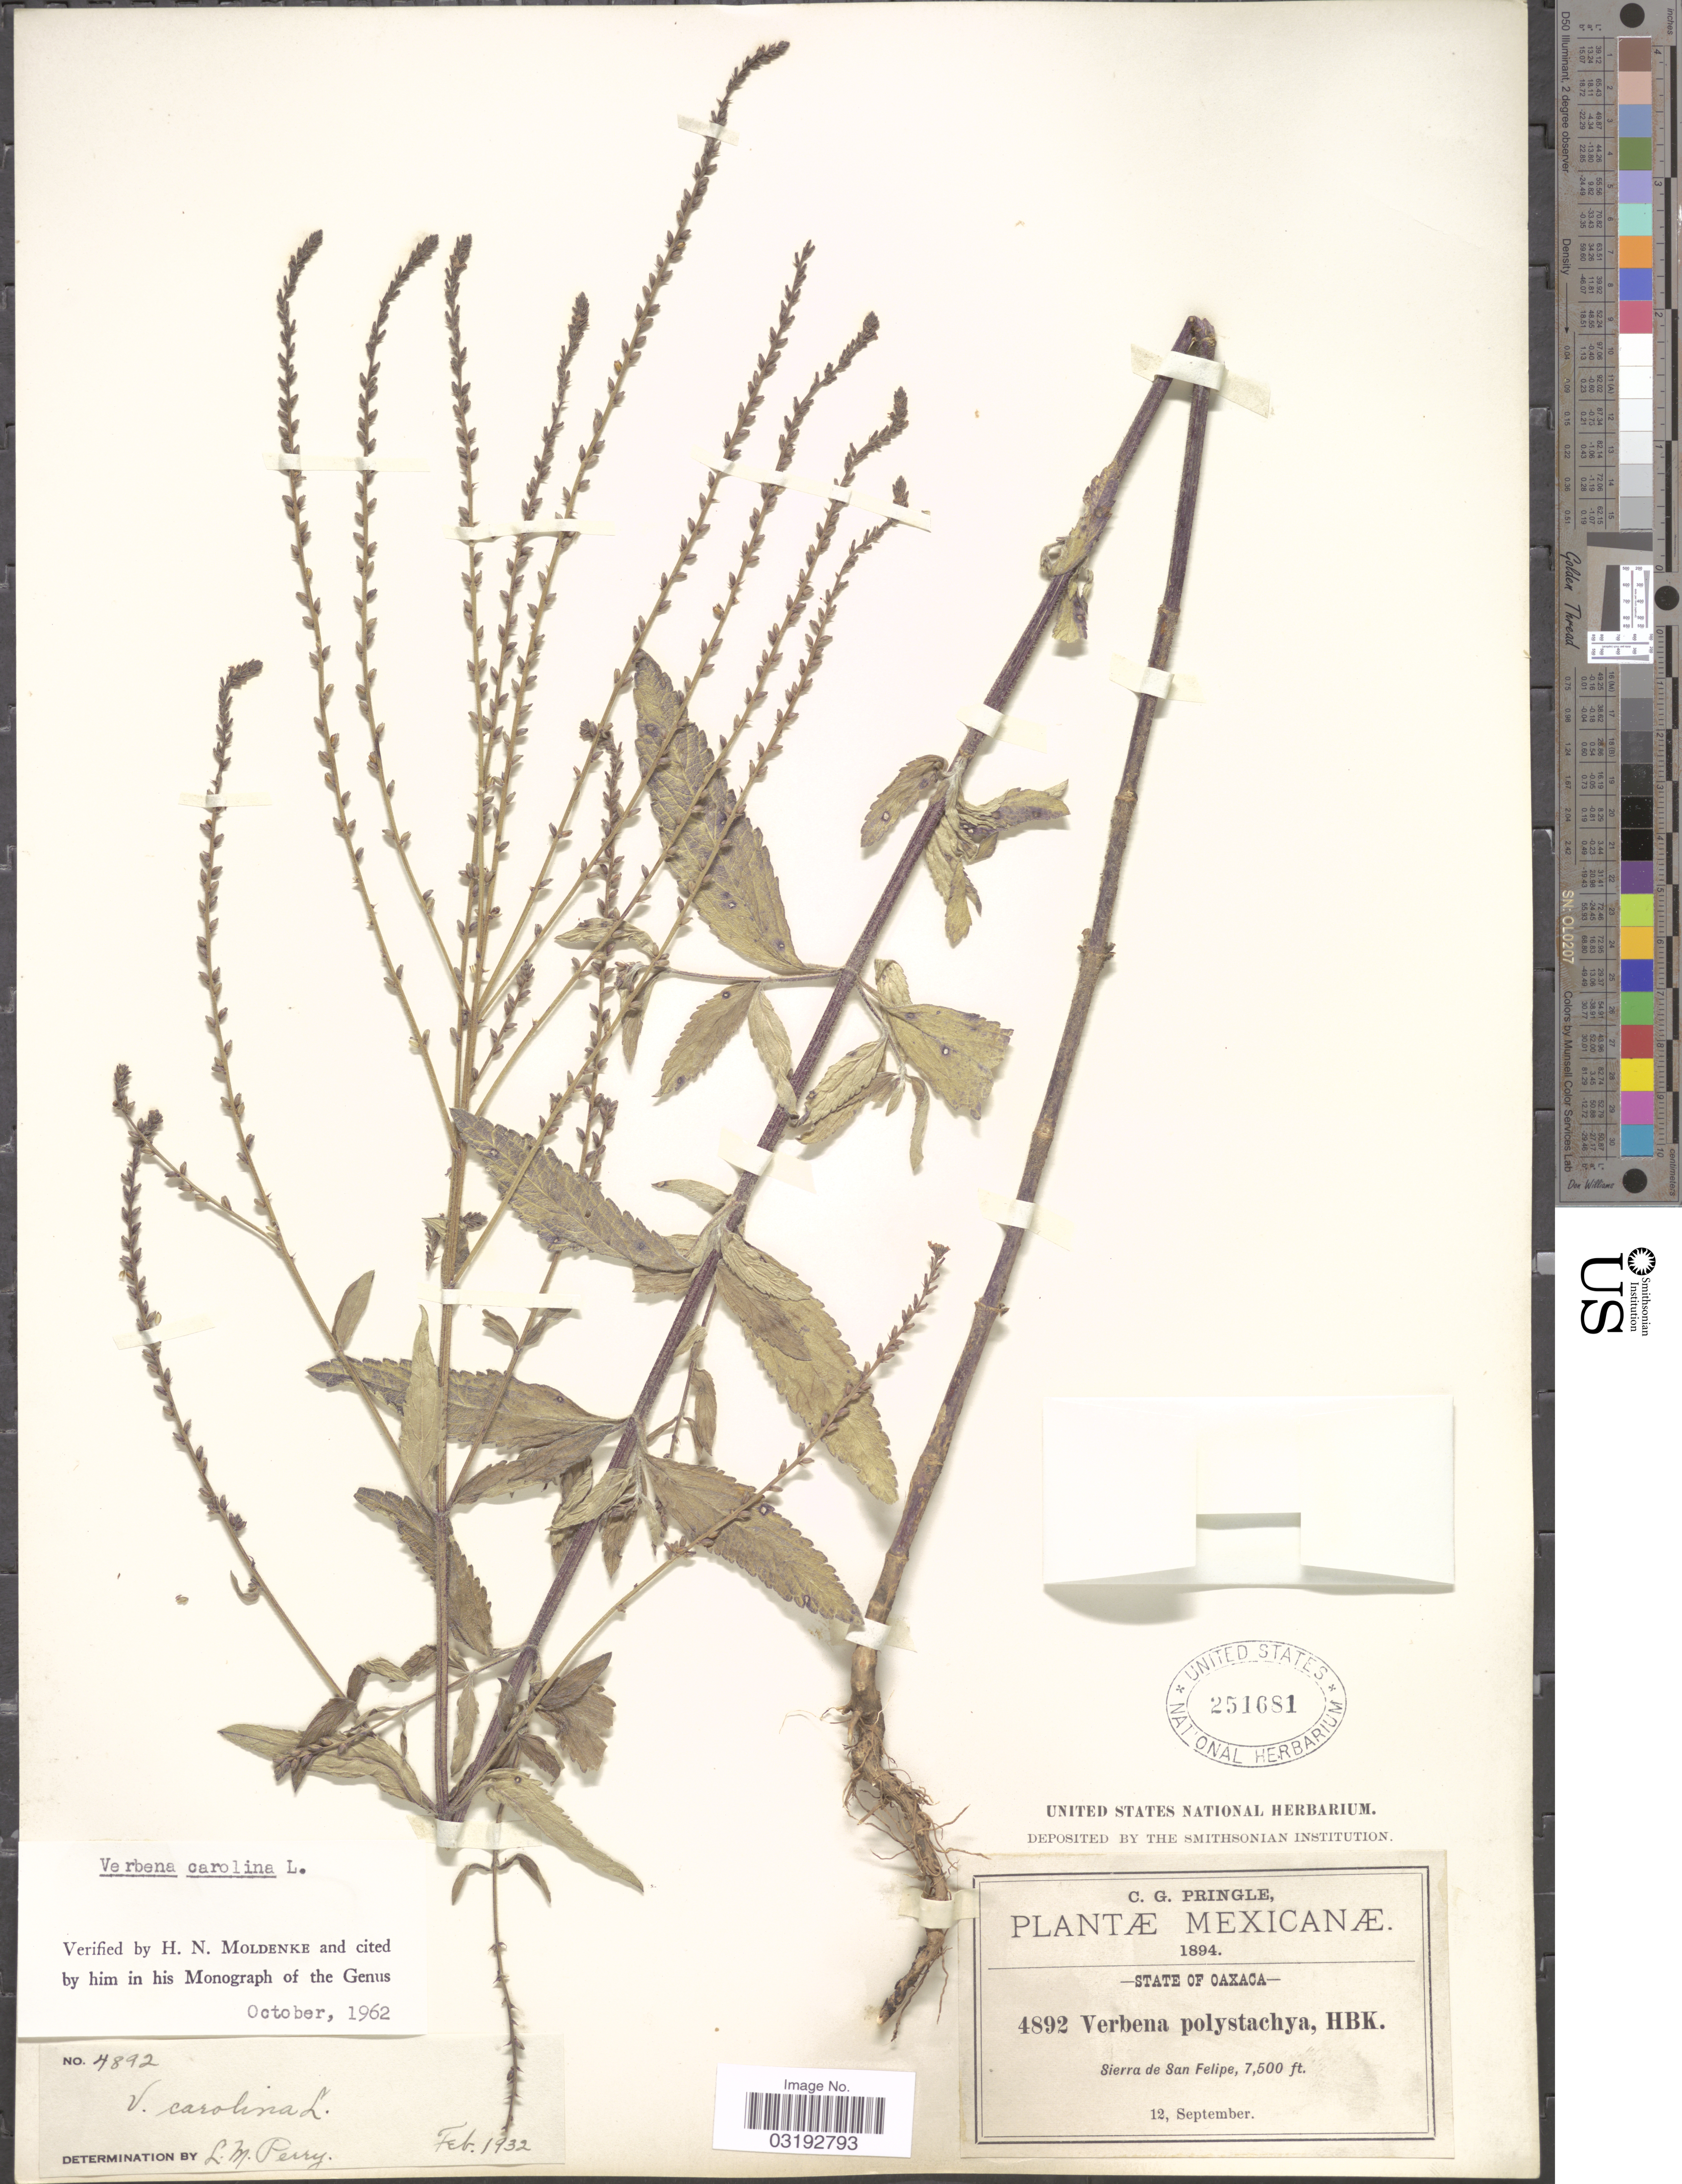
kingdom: Plantae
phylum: Tracheophyta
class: Magnoliopsida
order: Lamiales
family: Verbenaceae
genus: Verbena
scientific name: Verbena carolina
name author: L.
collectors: C. G. Pringle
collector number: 4892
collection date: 1894-09-12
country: Mexico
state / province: Oaxaca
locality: Sierra de San Felipe.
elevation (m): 2286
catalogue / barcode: US 251681